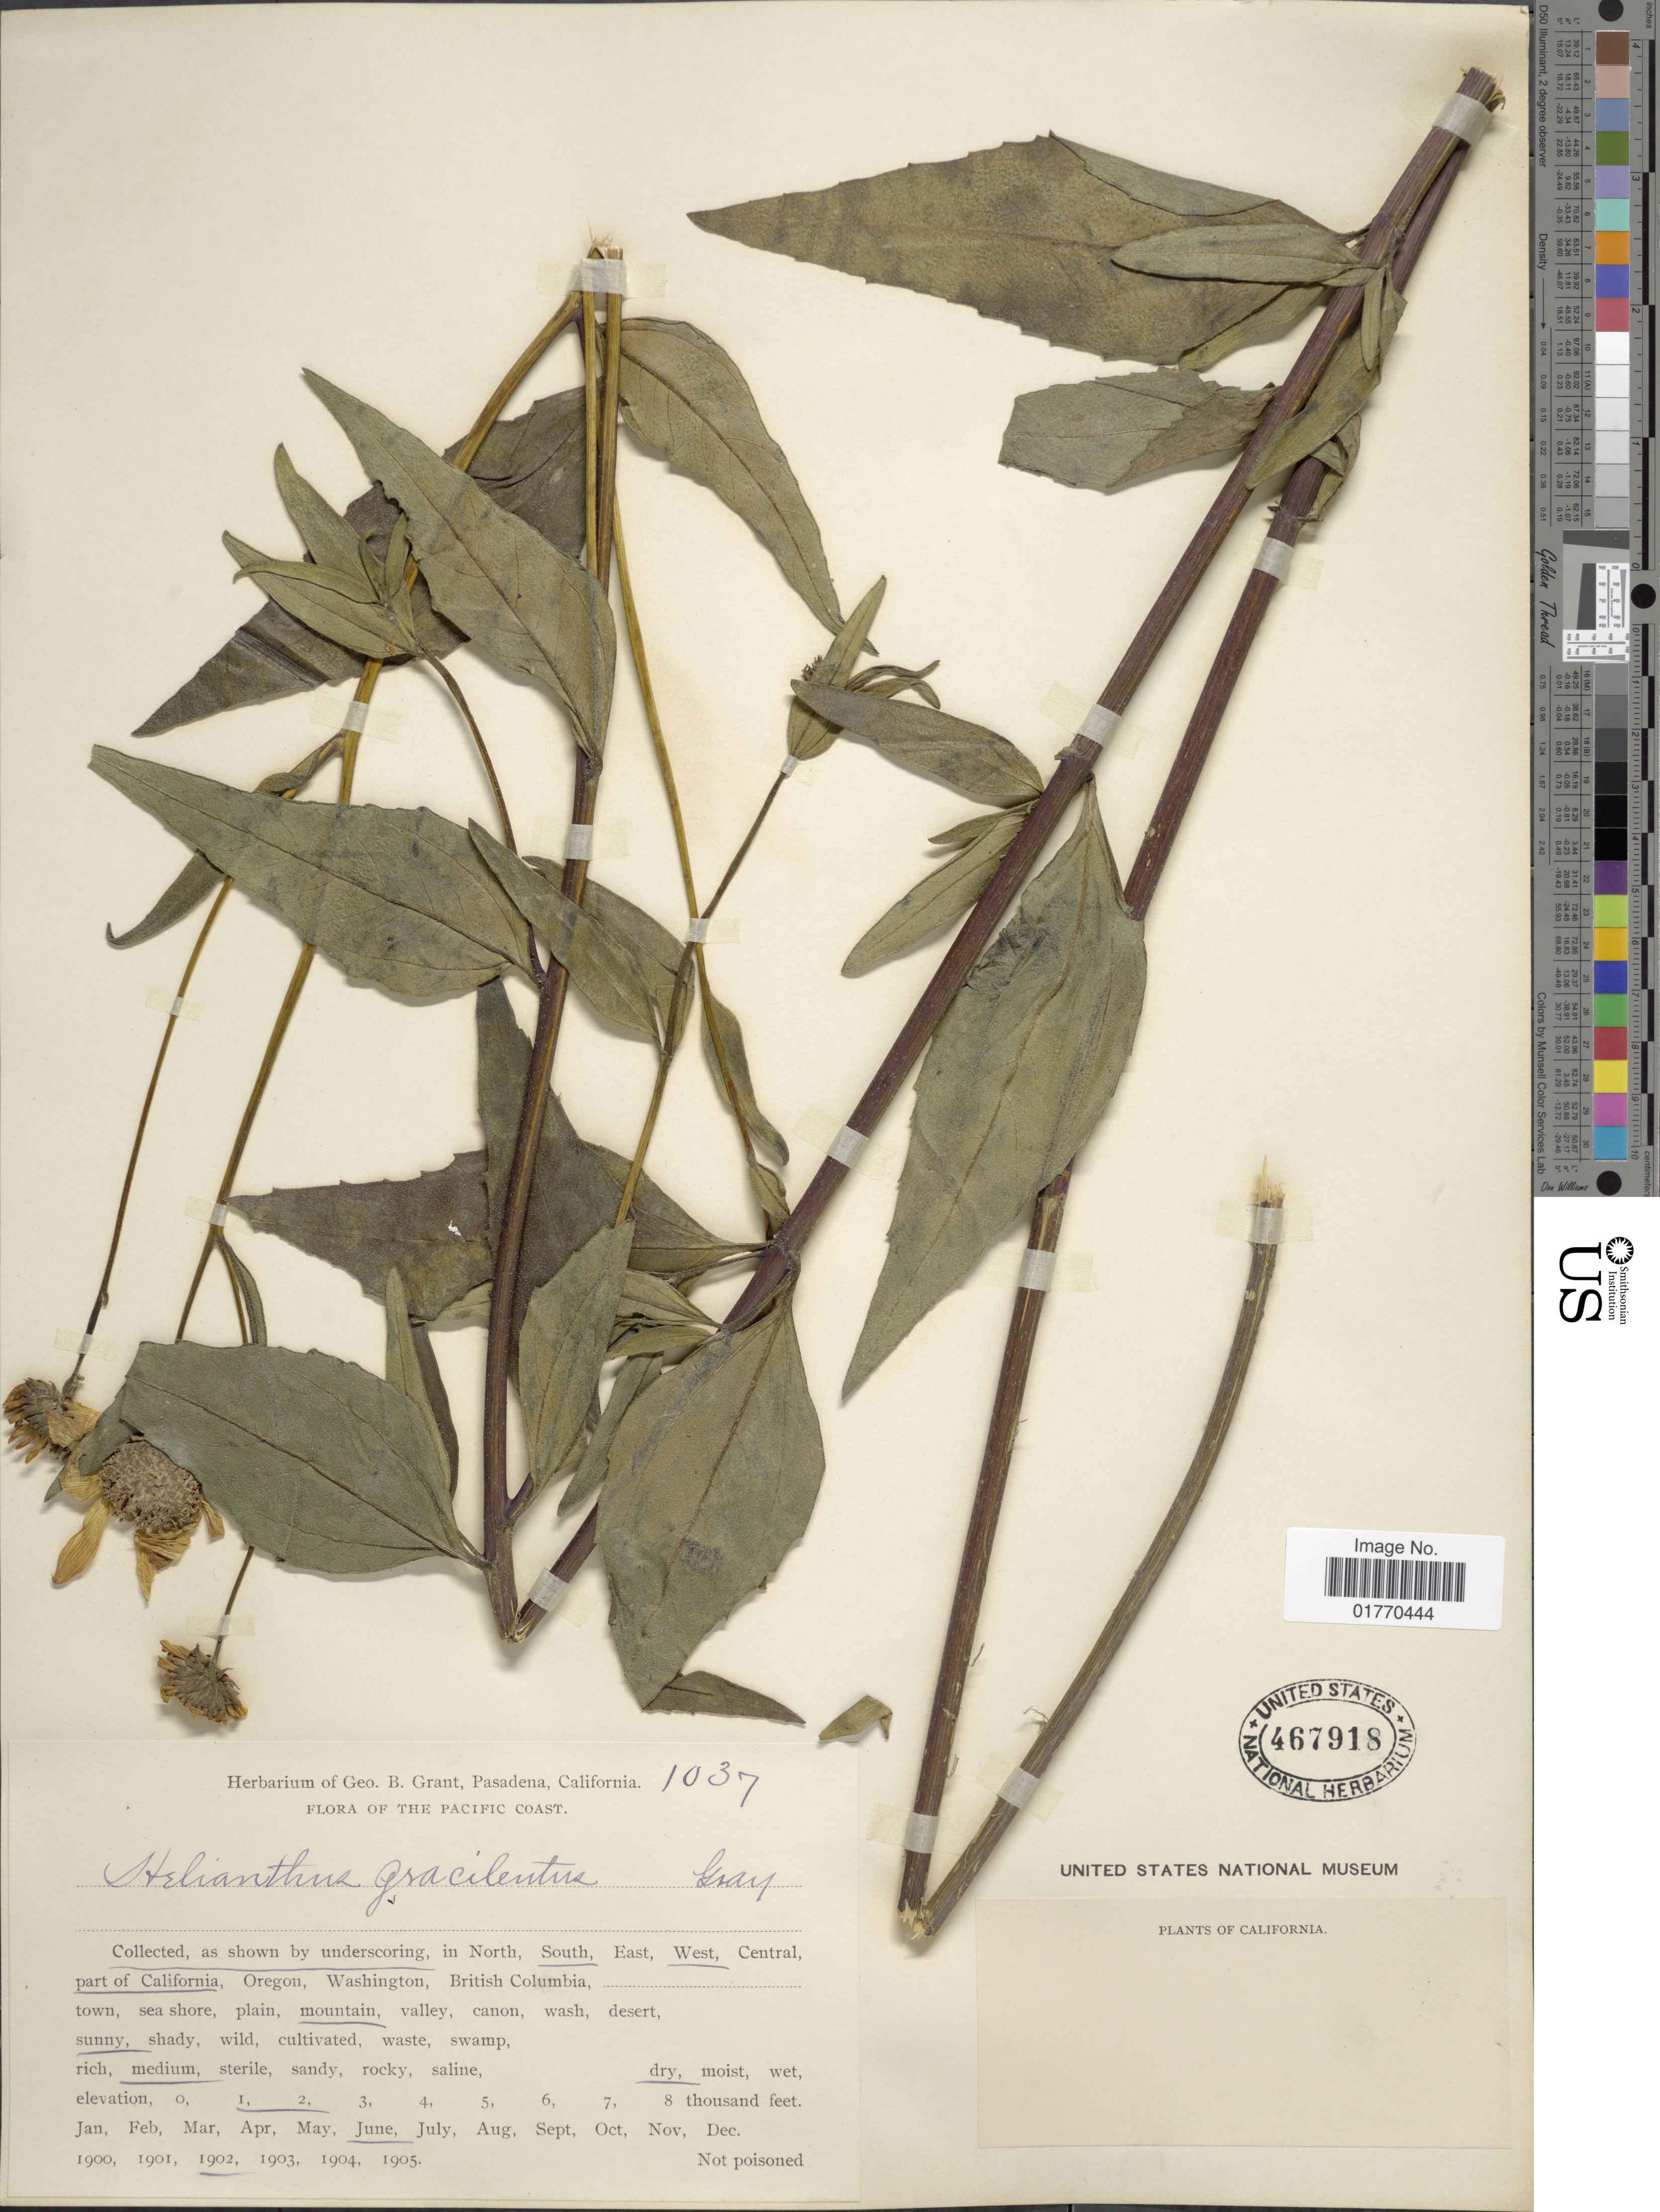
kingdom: Plantae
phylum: Tracheophyta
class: Magnoliopsida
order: Asterales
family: Asteraceae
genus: Helianthus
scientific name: Helianthus gracilentus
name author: A. Gray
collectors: ex herb. G. B. Grant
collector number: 1037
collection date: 1902-06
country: United States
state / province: California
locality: As shown by underscoring, In South West part of California, Mountain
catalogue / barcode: US 467918